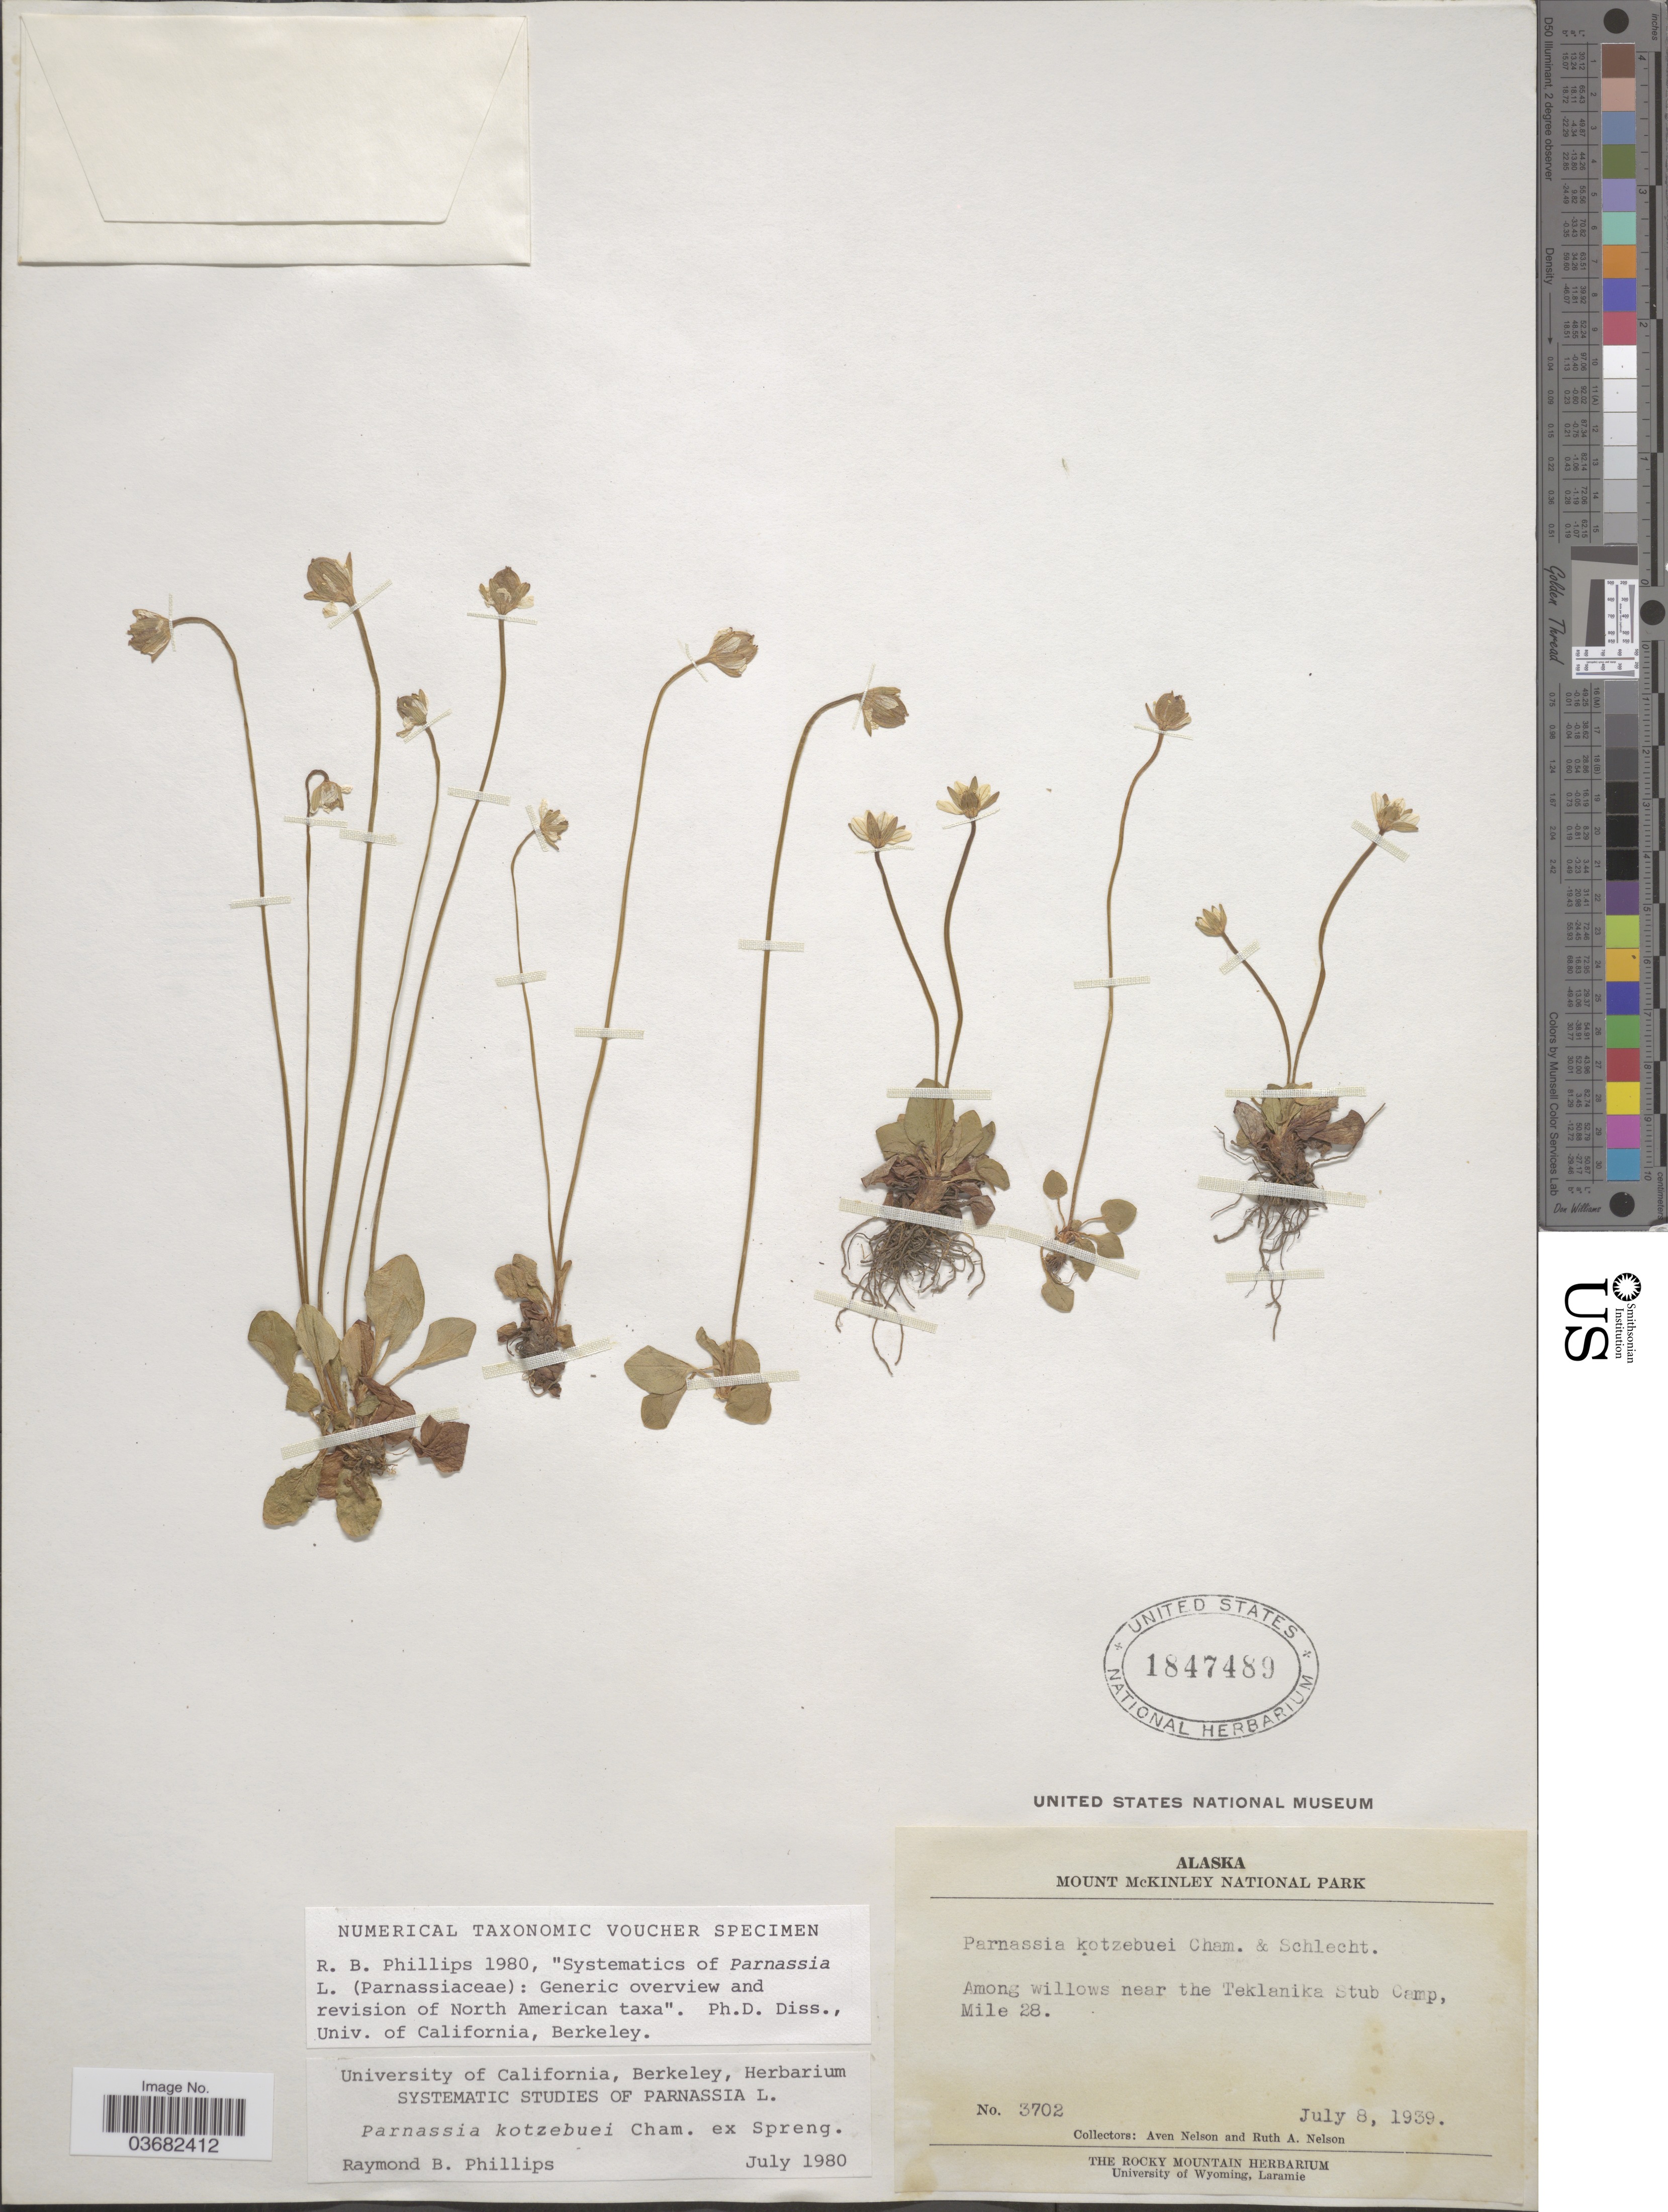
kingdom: Plantae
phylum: Tracheophyta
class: Magnoliopsida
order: Celastrales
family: Parnassiaceae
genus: Parnassia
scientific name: Parnassia kotzebuei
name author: Cham. ex Spreng.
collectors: A. Nelson & R. A. Nelson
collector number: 3702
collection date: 1939-07-08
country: United States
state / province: Alaska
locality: Mount McKinley National Park. Among willows near the Teklanika Stub Camp, Mile 28.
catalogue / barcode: US 1847489